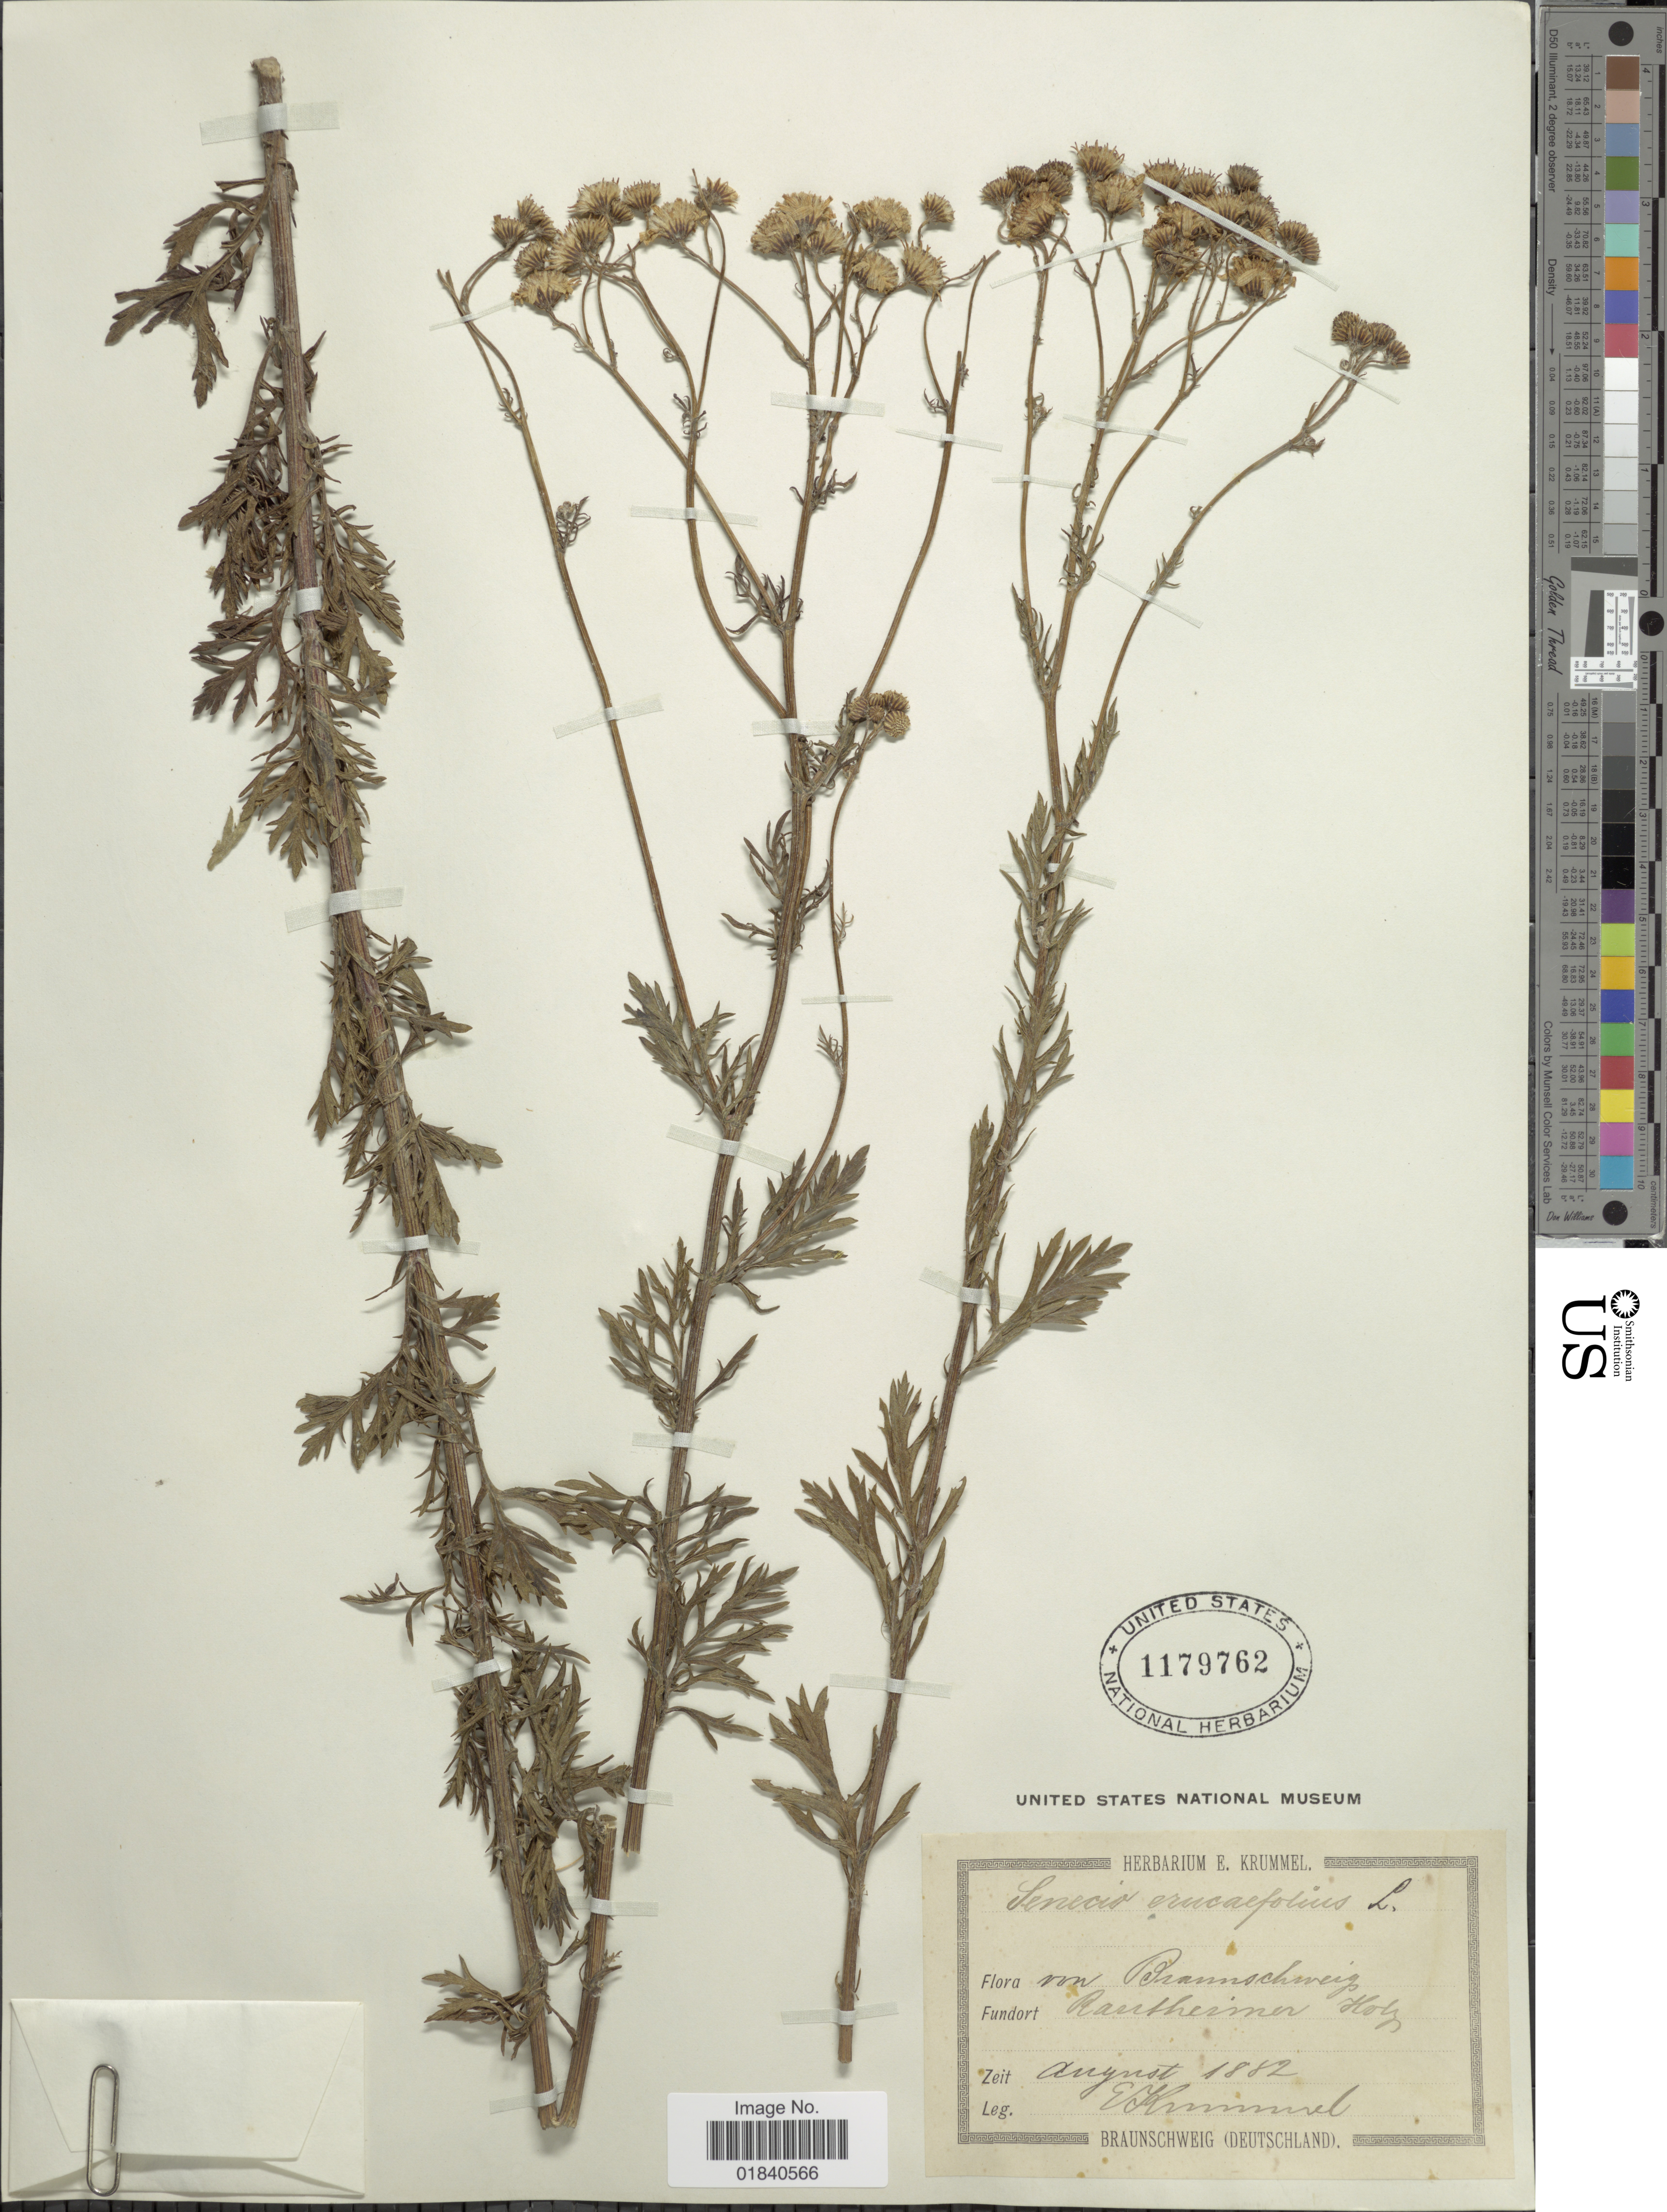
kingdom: Plantae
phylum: Tracheophyta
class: Magnoliopsida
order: Asterales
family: Asteraceae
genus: Jacobaea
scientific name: Jacobaea erucifolia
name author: (L.) G. Gaertn. et al.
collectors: E. Krummel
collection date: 1882-08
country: Germany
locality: Braunschweig. Rasstheriner Hortos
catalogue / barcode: US 1179762